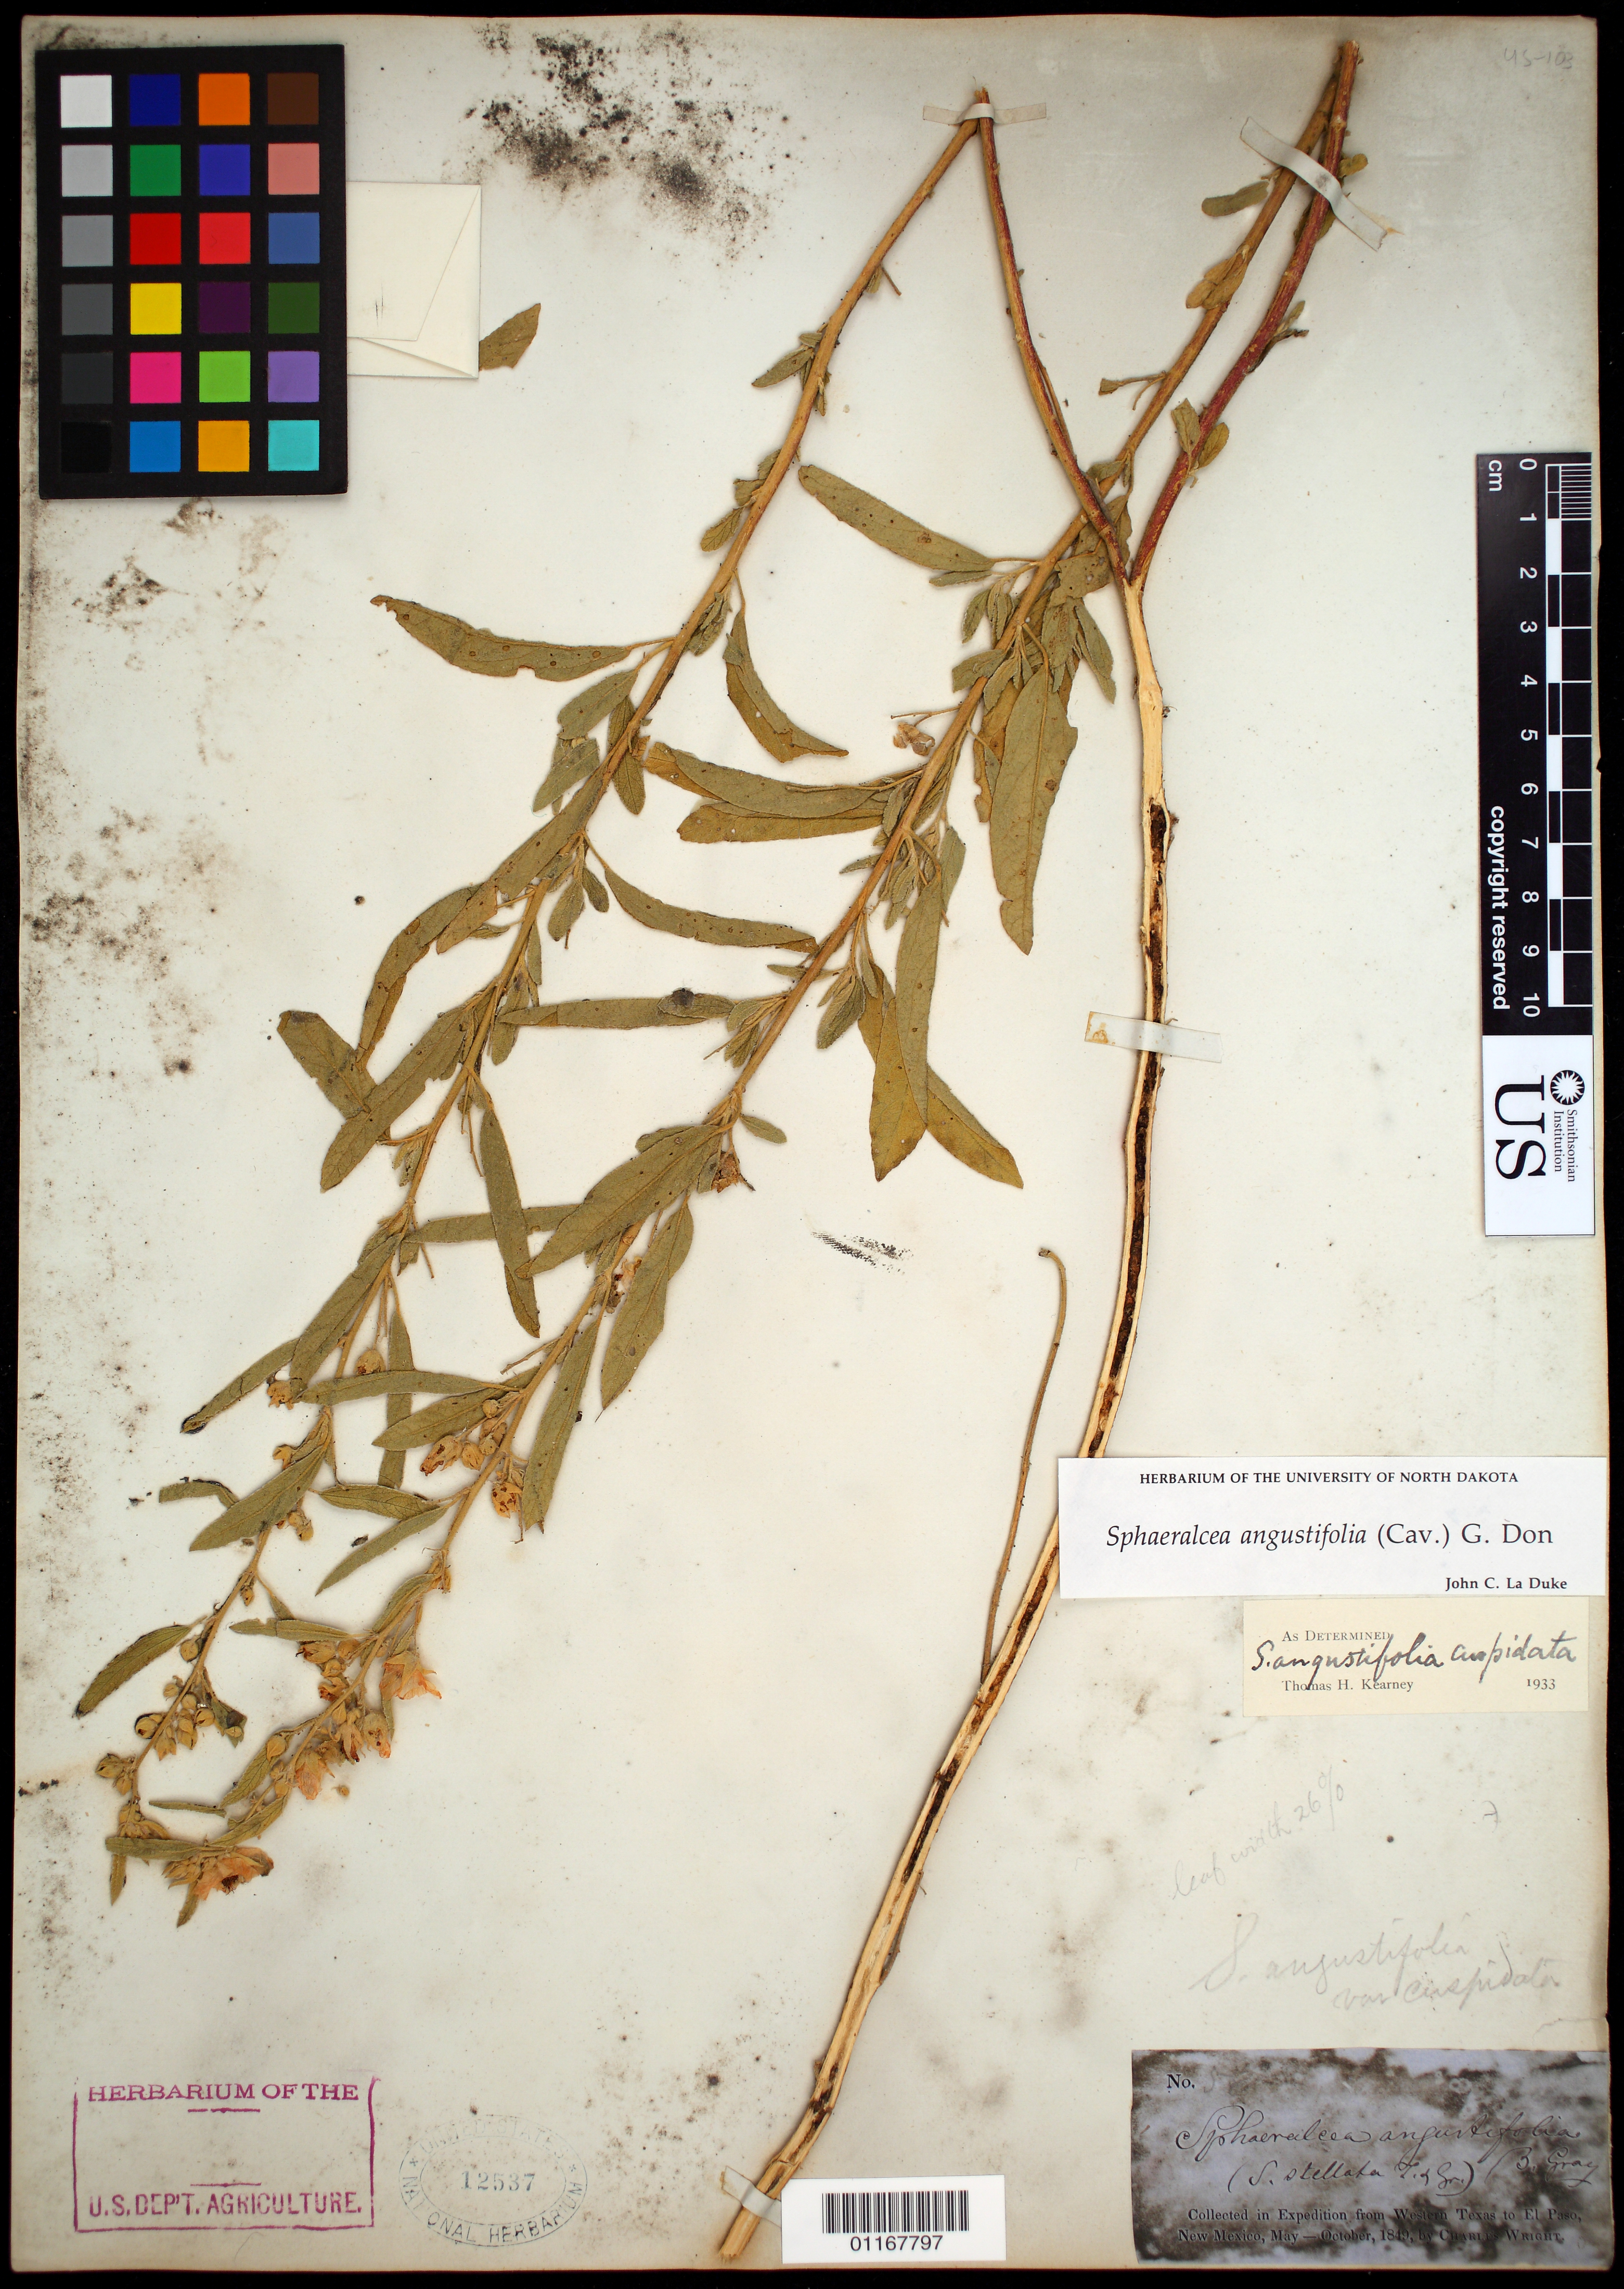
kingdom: Plantae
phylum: Tracheophyta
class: Magnoliopsida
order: Malvales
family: Malvaceae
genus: Sphaeralcea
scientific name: Sphaeralcea angustifolia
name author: (Cav.) G. Don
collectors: C. Wright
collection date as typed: May 1849 to -- Oct 1849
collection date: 1849-05/1849-10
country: United States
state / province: New Mexico / Texas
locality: From Western Texas to El Paso, New Mexico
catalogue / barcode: US 12537